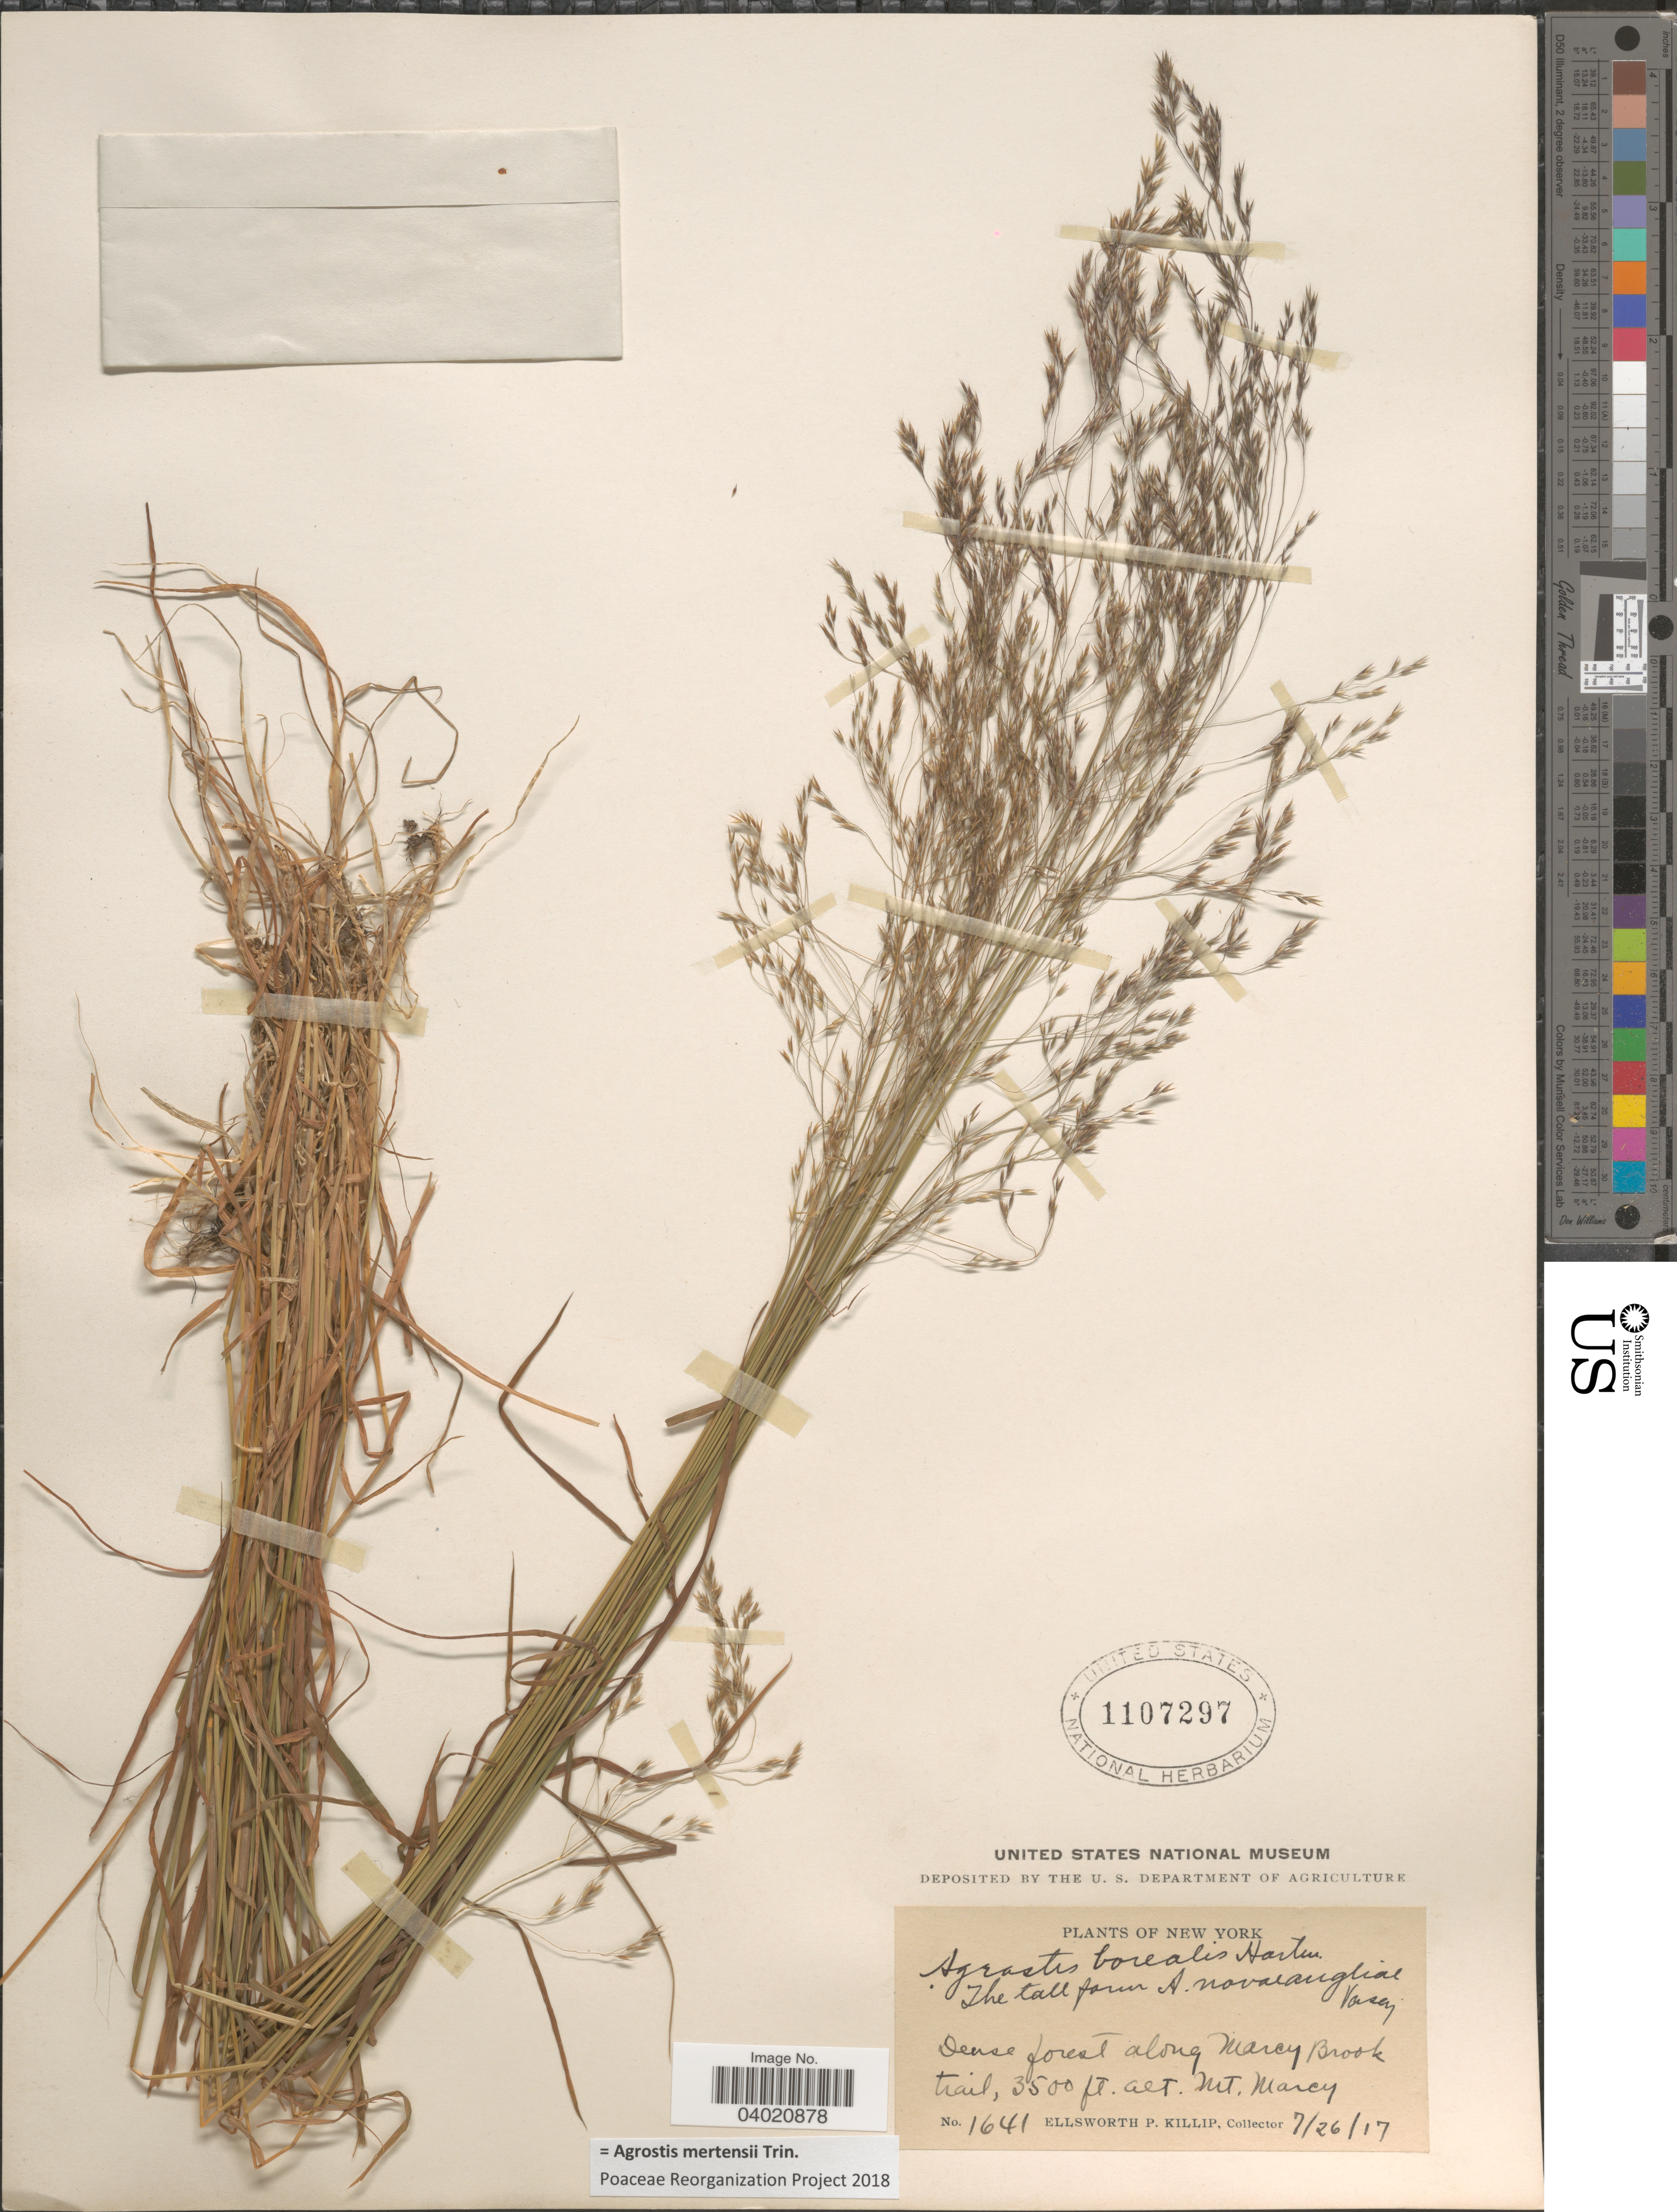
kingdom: Plantae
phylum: Tracheophyta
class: Liliopsida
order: Poales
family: Poaceae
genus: Agrostis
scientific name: Agrostis mertensii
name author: Trin.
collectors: E. P. Killip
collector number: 1641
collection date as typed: Transcribed d/m/y: 26/7/17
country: United States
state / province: New York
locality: Dense forest along Marcy Brook trail, Mt. Marcy.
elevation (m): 1067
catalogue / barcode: US 1107297